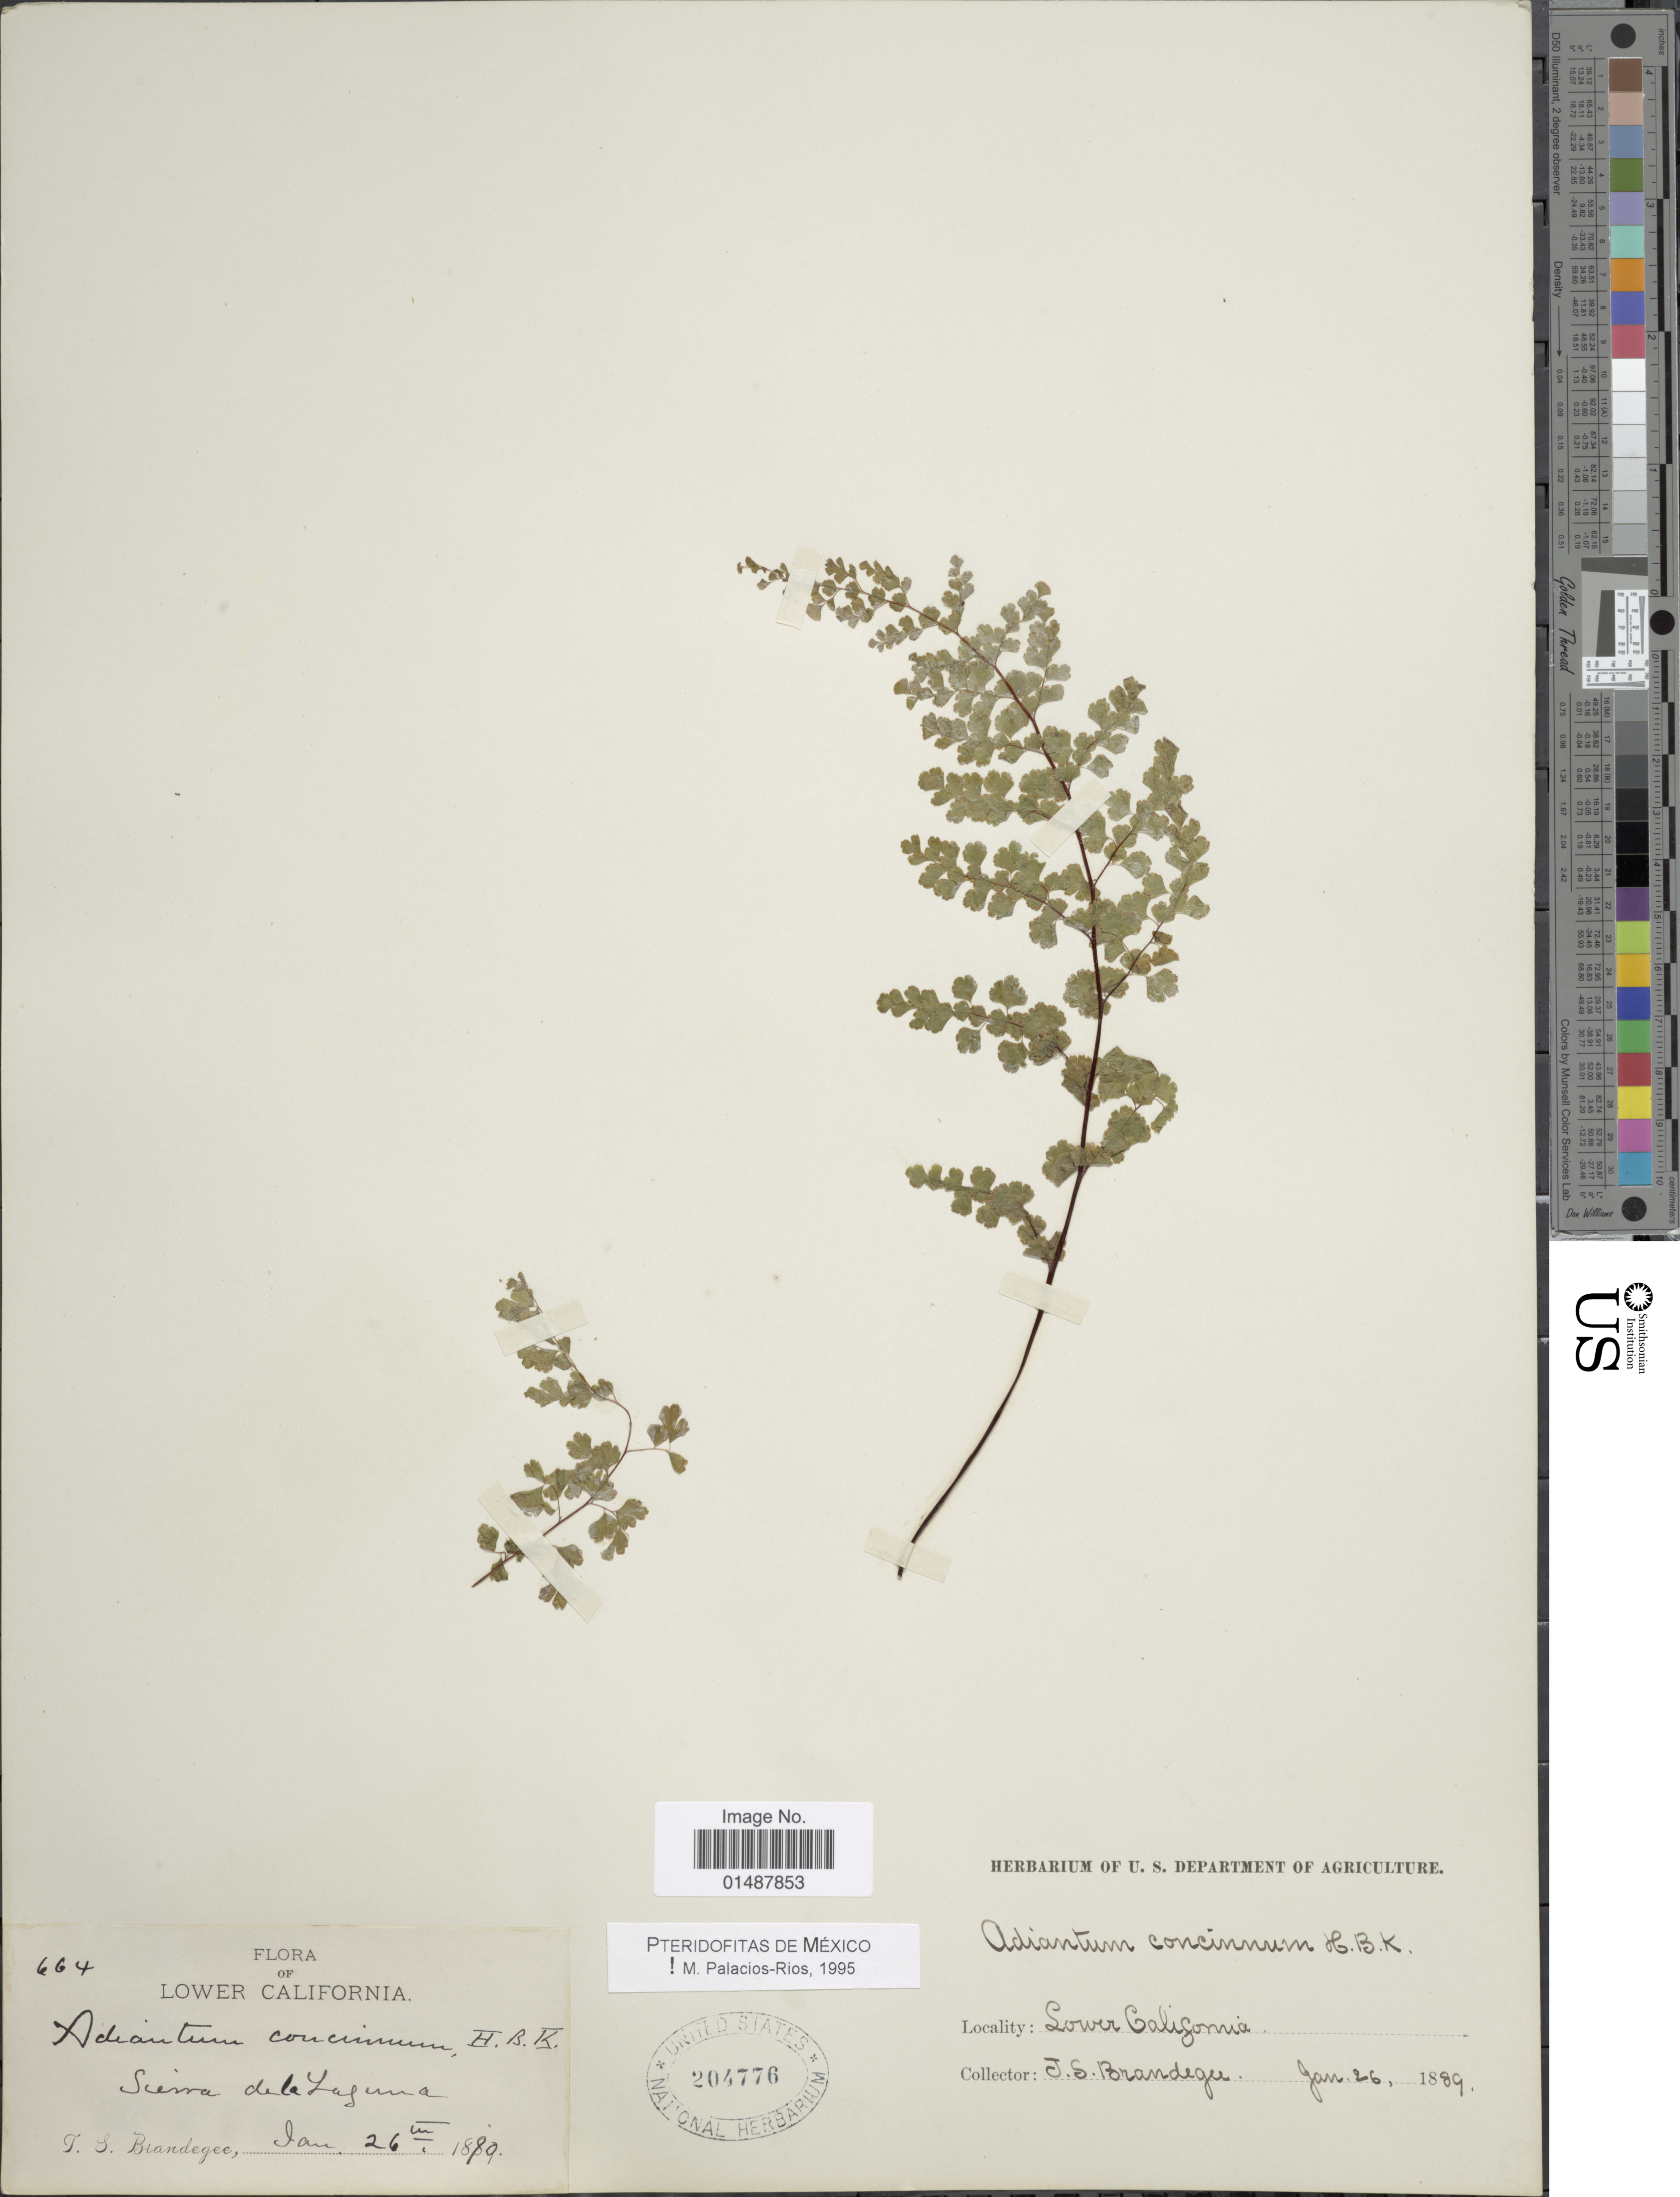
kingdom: Plantae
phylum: Tracheophyta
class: Polypodiopsida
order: Polypodiales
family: Pteridaceae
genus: Adiantum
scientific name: Adiantum concinnum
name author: Humb. & Bonpl. ex Willd.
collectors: J. S. Brandegee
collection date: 1889-01-26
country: Mexico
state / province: Baja California Sur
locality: Lower California, Sierra de la Laguna.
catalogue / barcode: US 204776